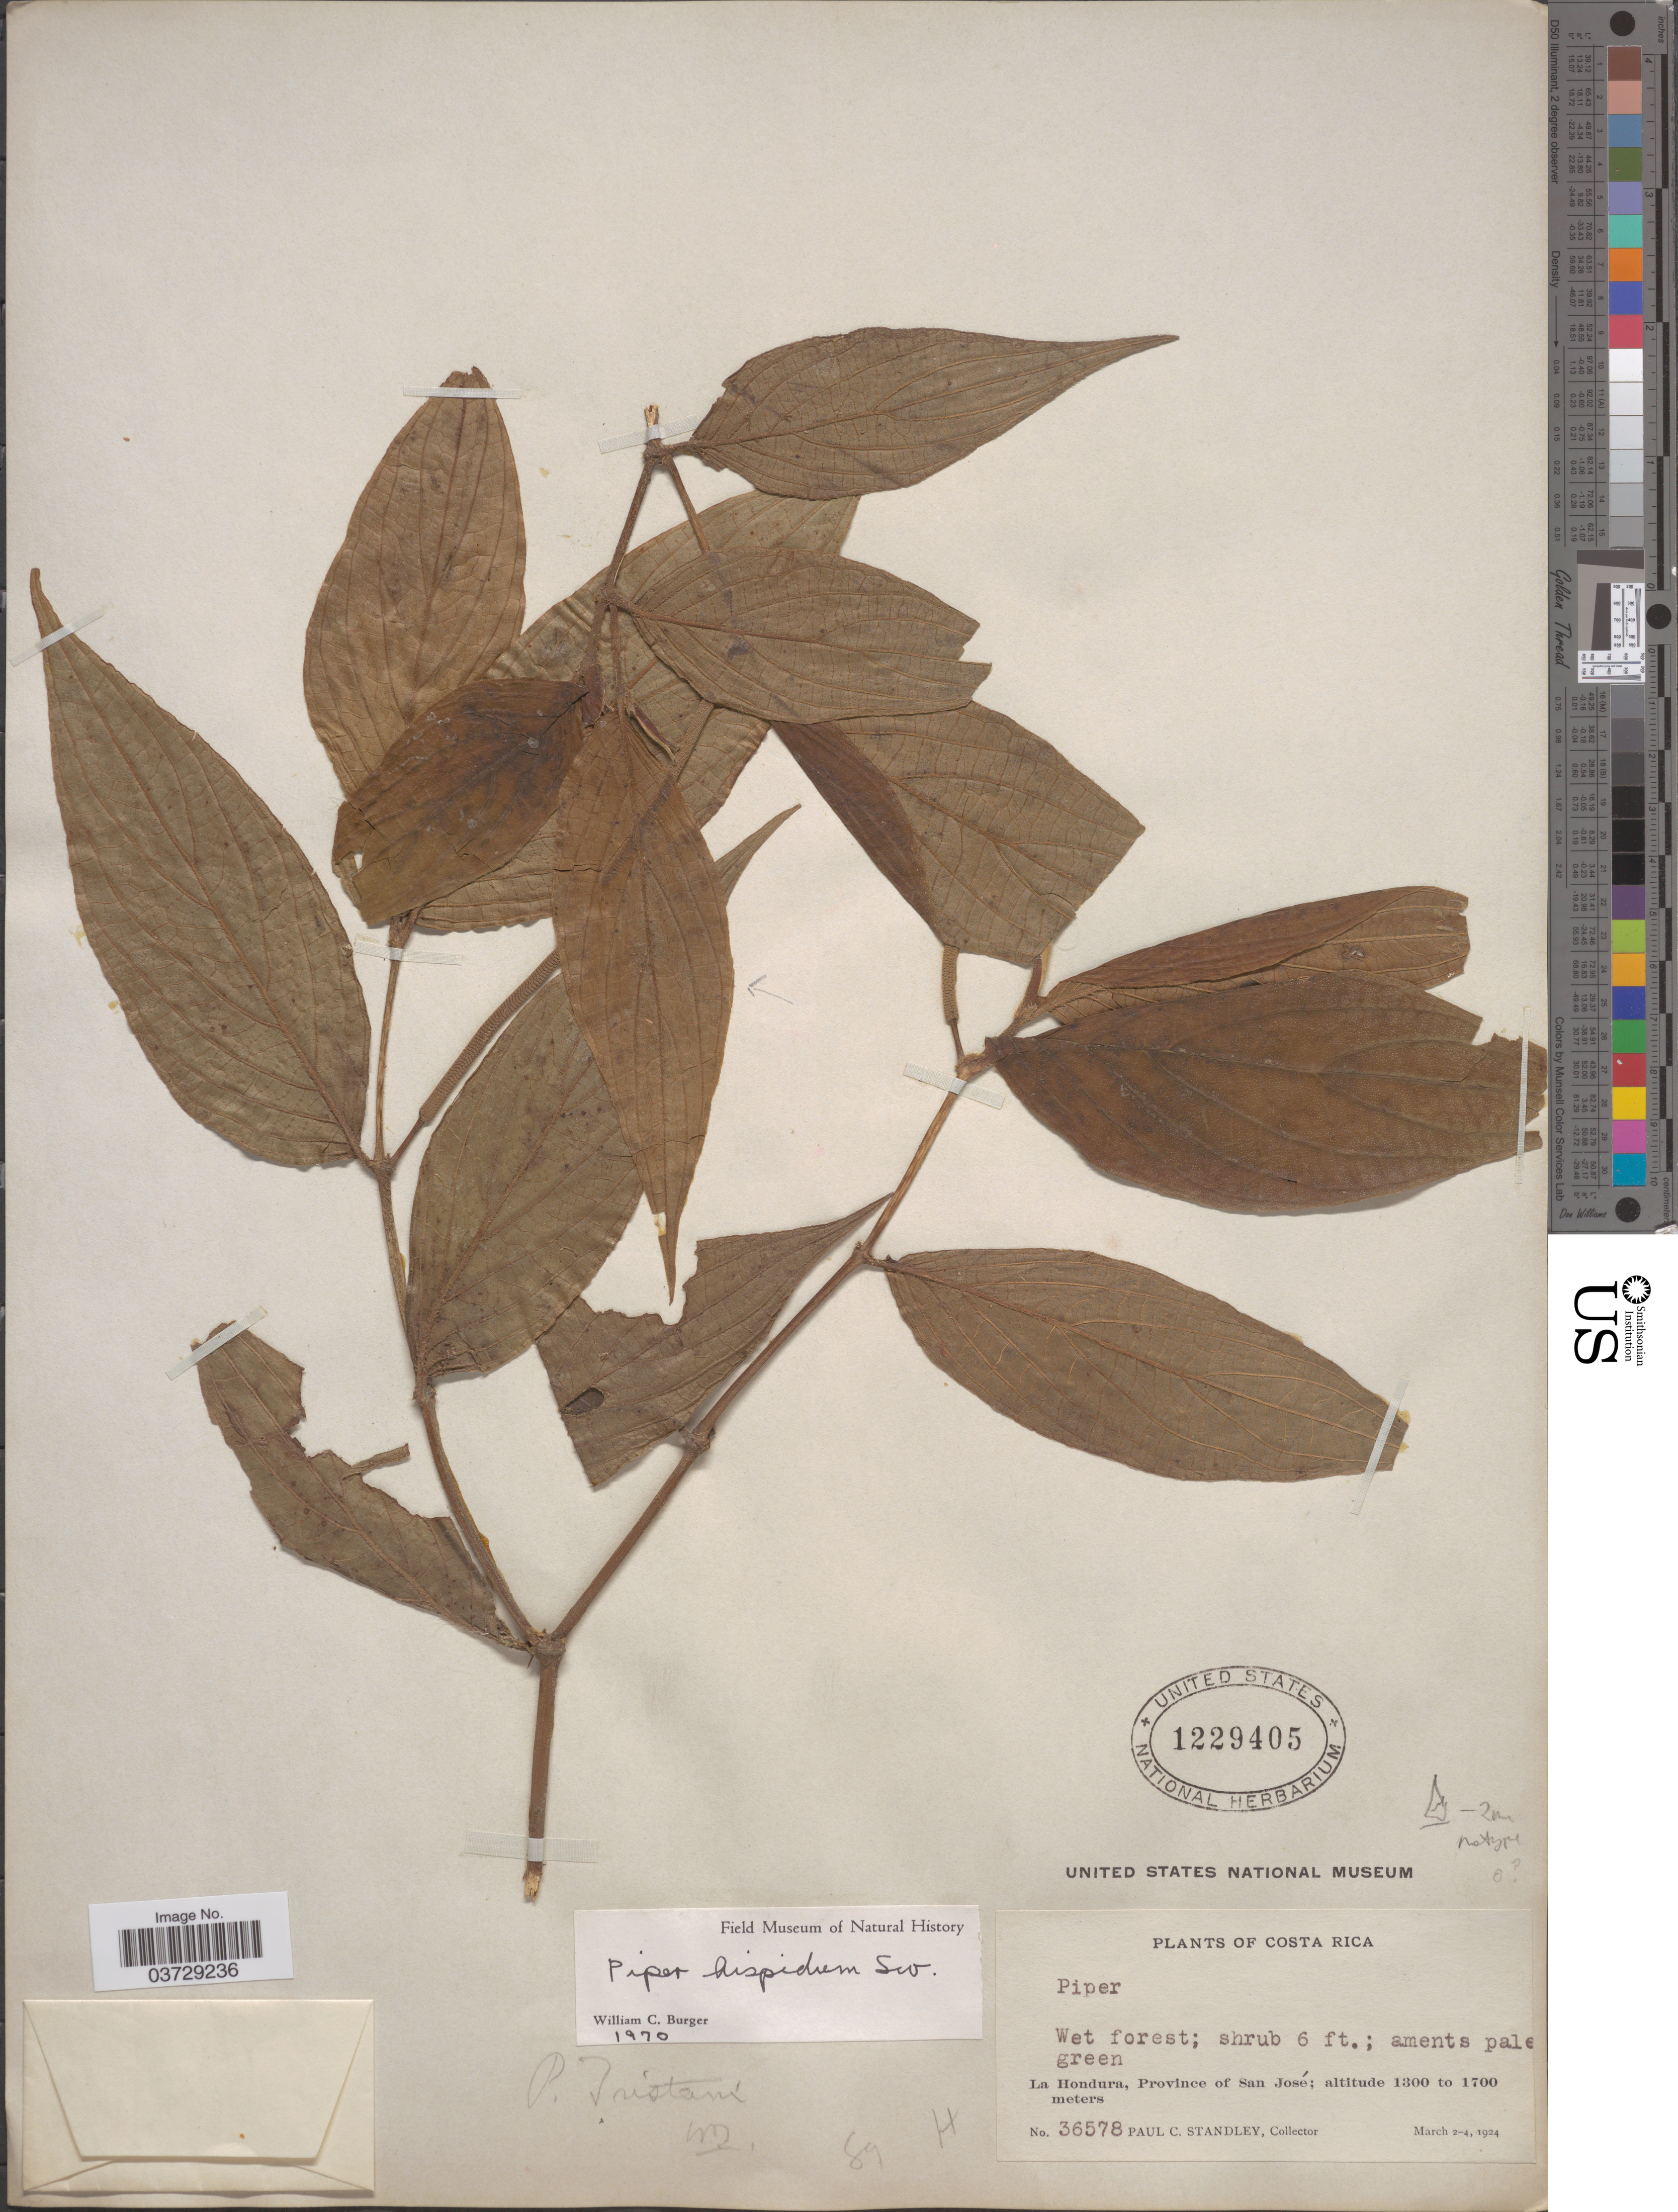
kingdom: Plantae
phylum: Tracheophyta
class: Magnoliopsida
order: Piperales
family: Piperaceae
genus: Piper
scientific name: Piper hispidum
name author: Sw.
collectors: P. C. Standley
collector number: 36578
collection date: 1924-03-02/1924-03-04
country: Costa Rica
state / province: San José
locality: La Hondura.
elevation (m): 1300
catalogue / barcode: US 1229405